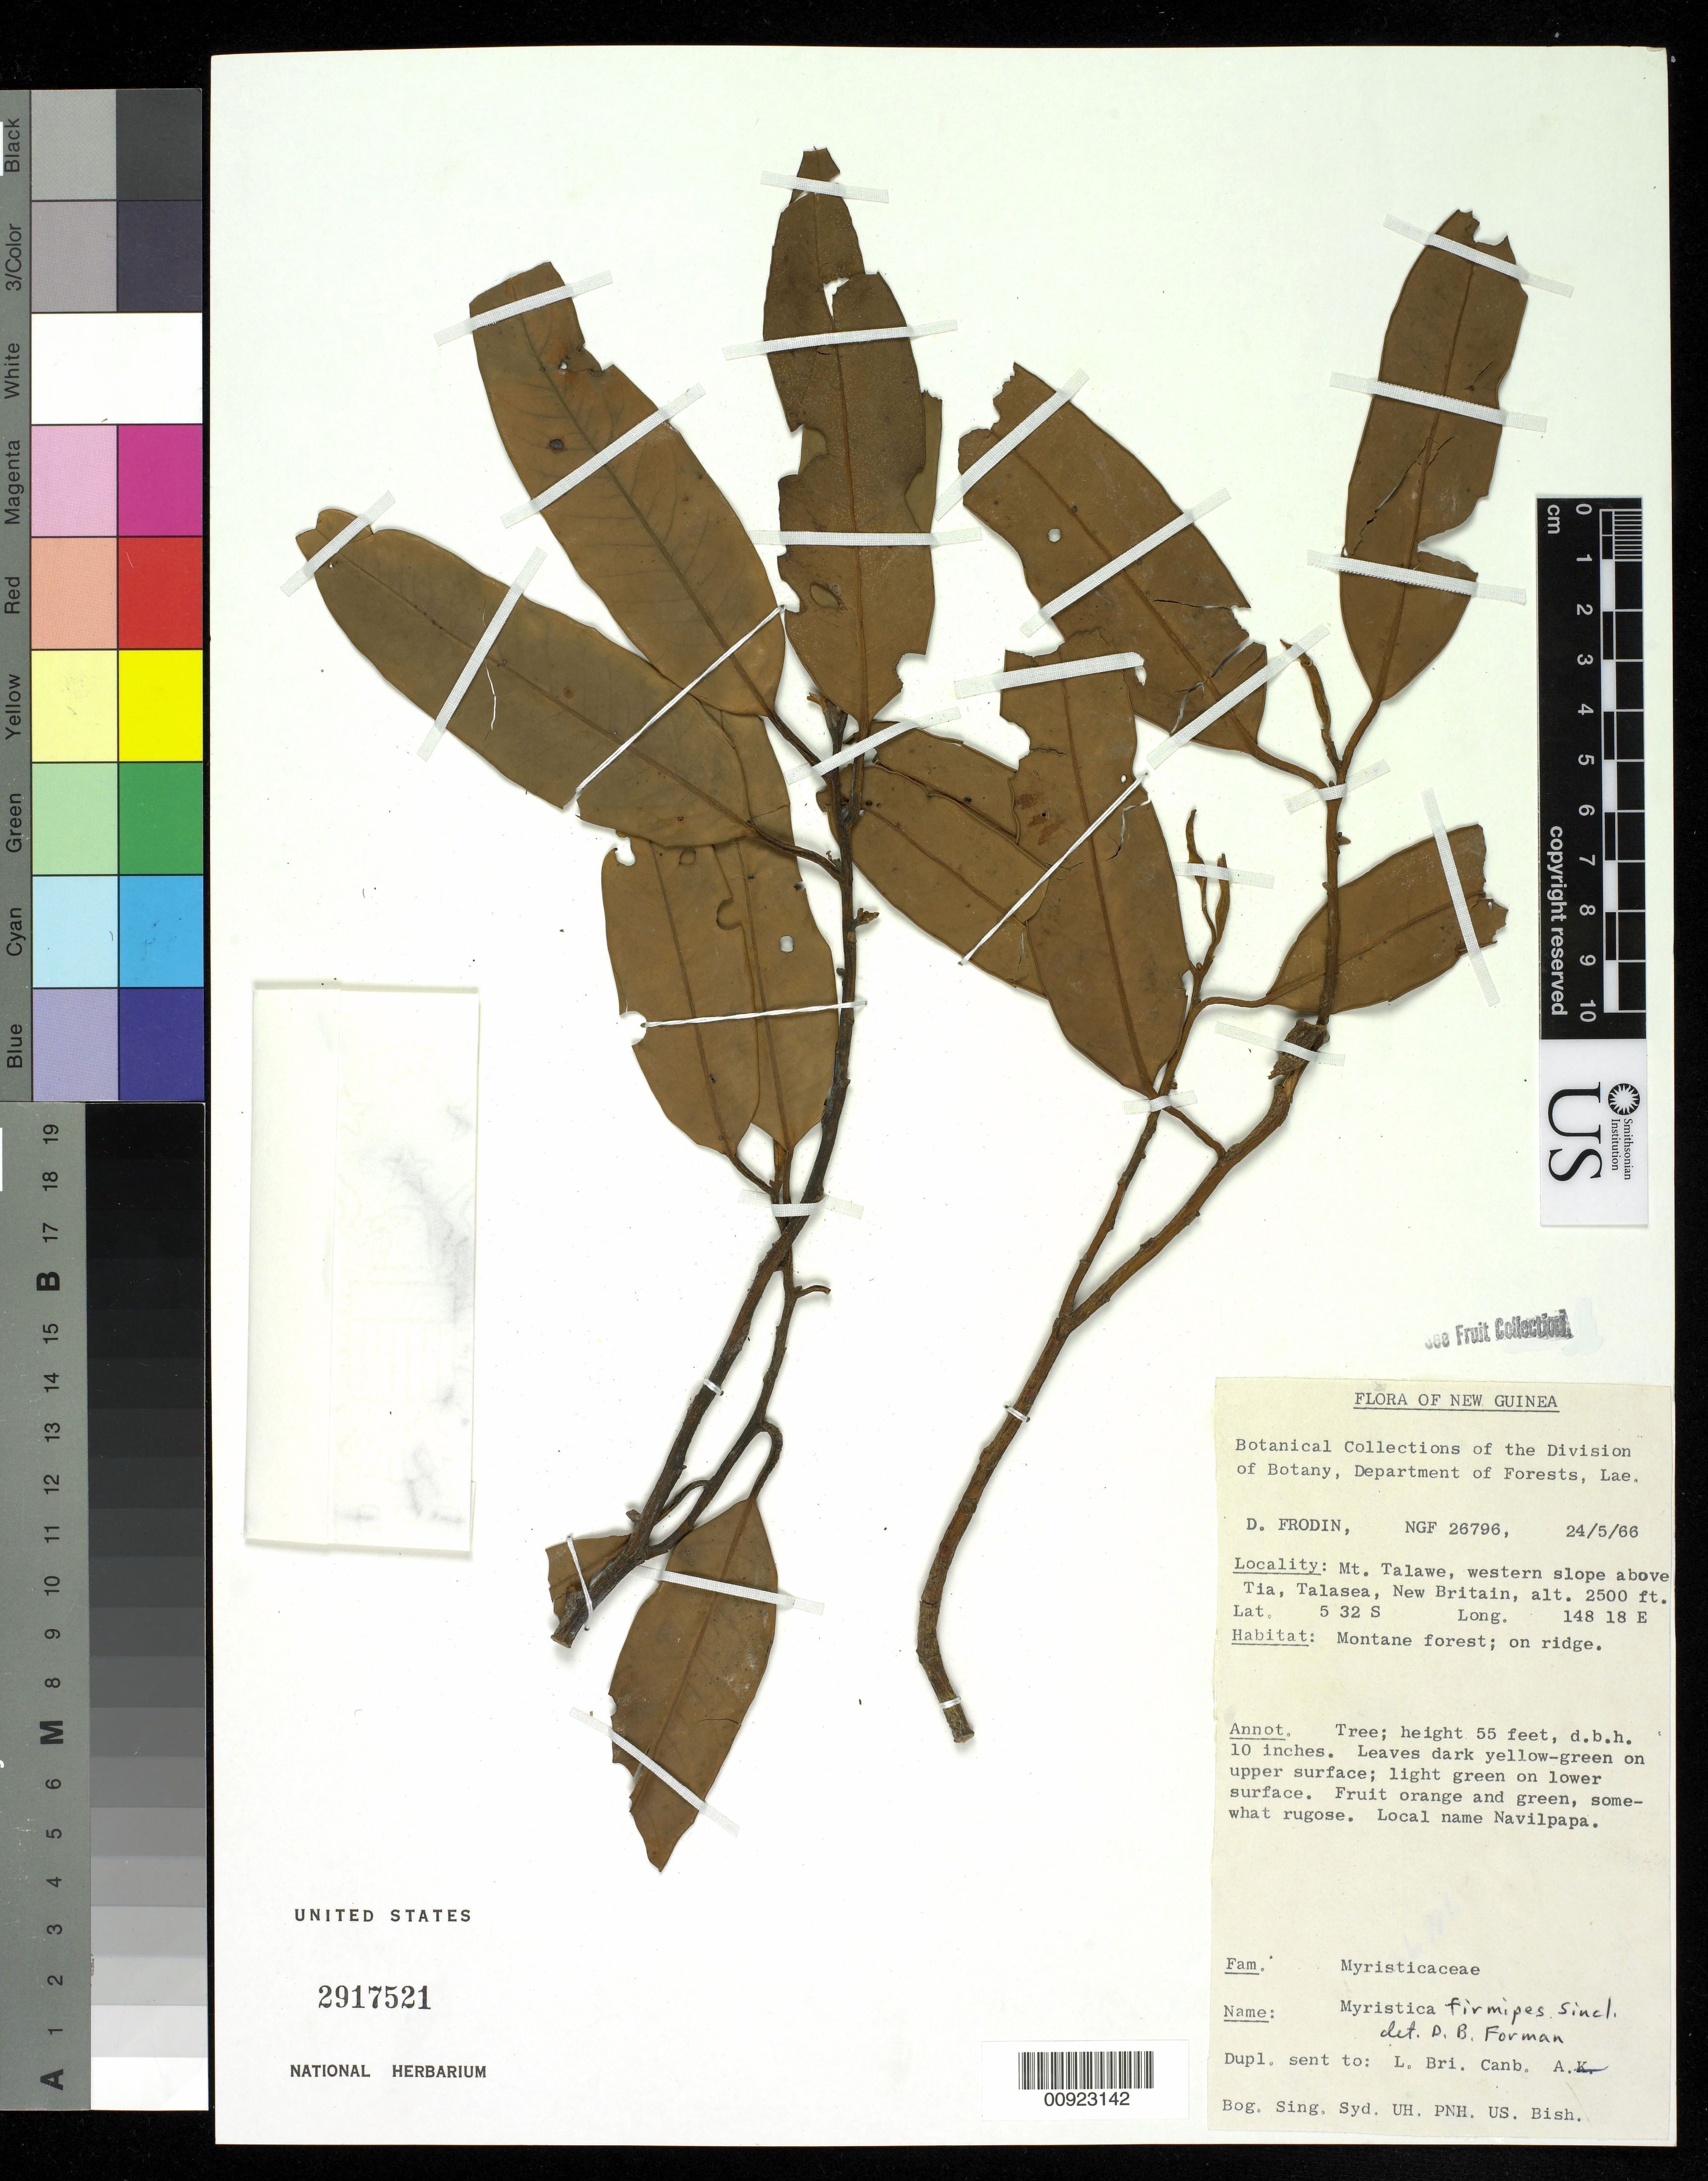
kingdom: Plantae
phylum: Tracheophyta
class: Magnoliopsida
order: Magnoliales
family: Myristicaceae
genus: Myristica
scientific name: Myristica firmipes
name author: J. Sinclair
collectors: D. G. Frodin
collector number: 26796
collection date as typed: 24 May 1966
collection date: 1966-05-24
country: Papua New Guinea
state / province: West New Britain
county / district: Talasea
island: New Britain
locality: Mt. Talawe, western slope above Tia, Talasea, new Britain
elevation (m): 762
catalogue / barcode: US 2917521